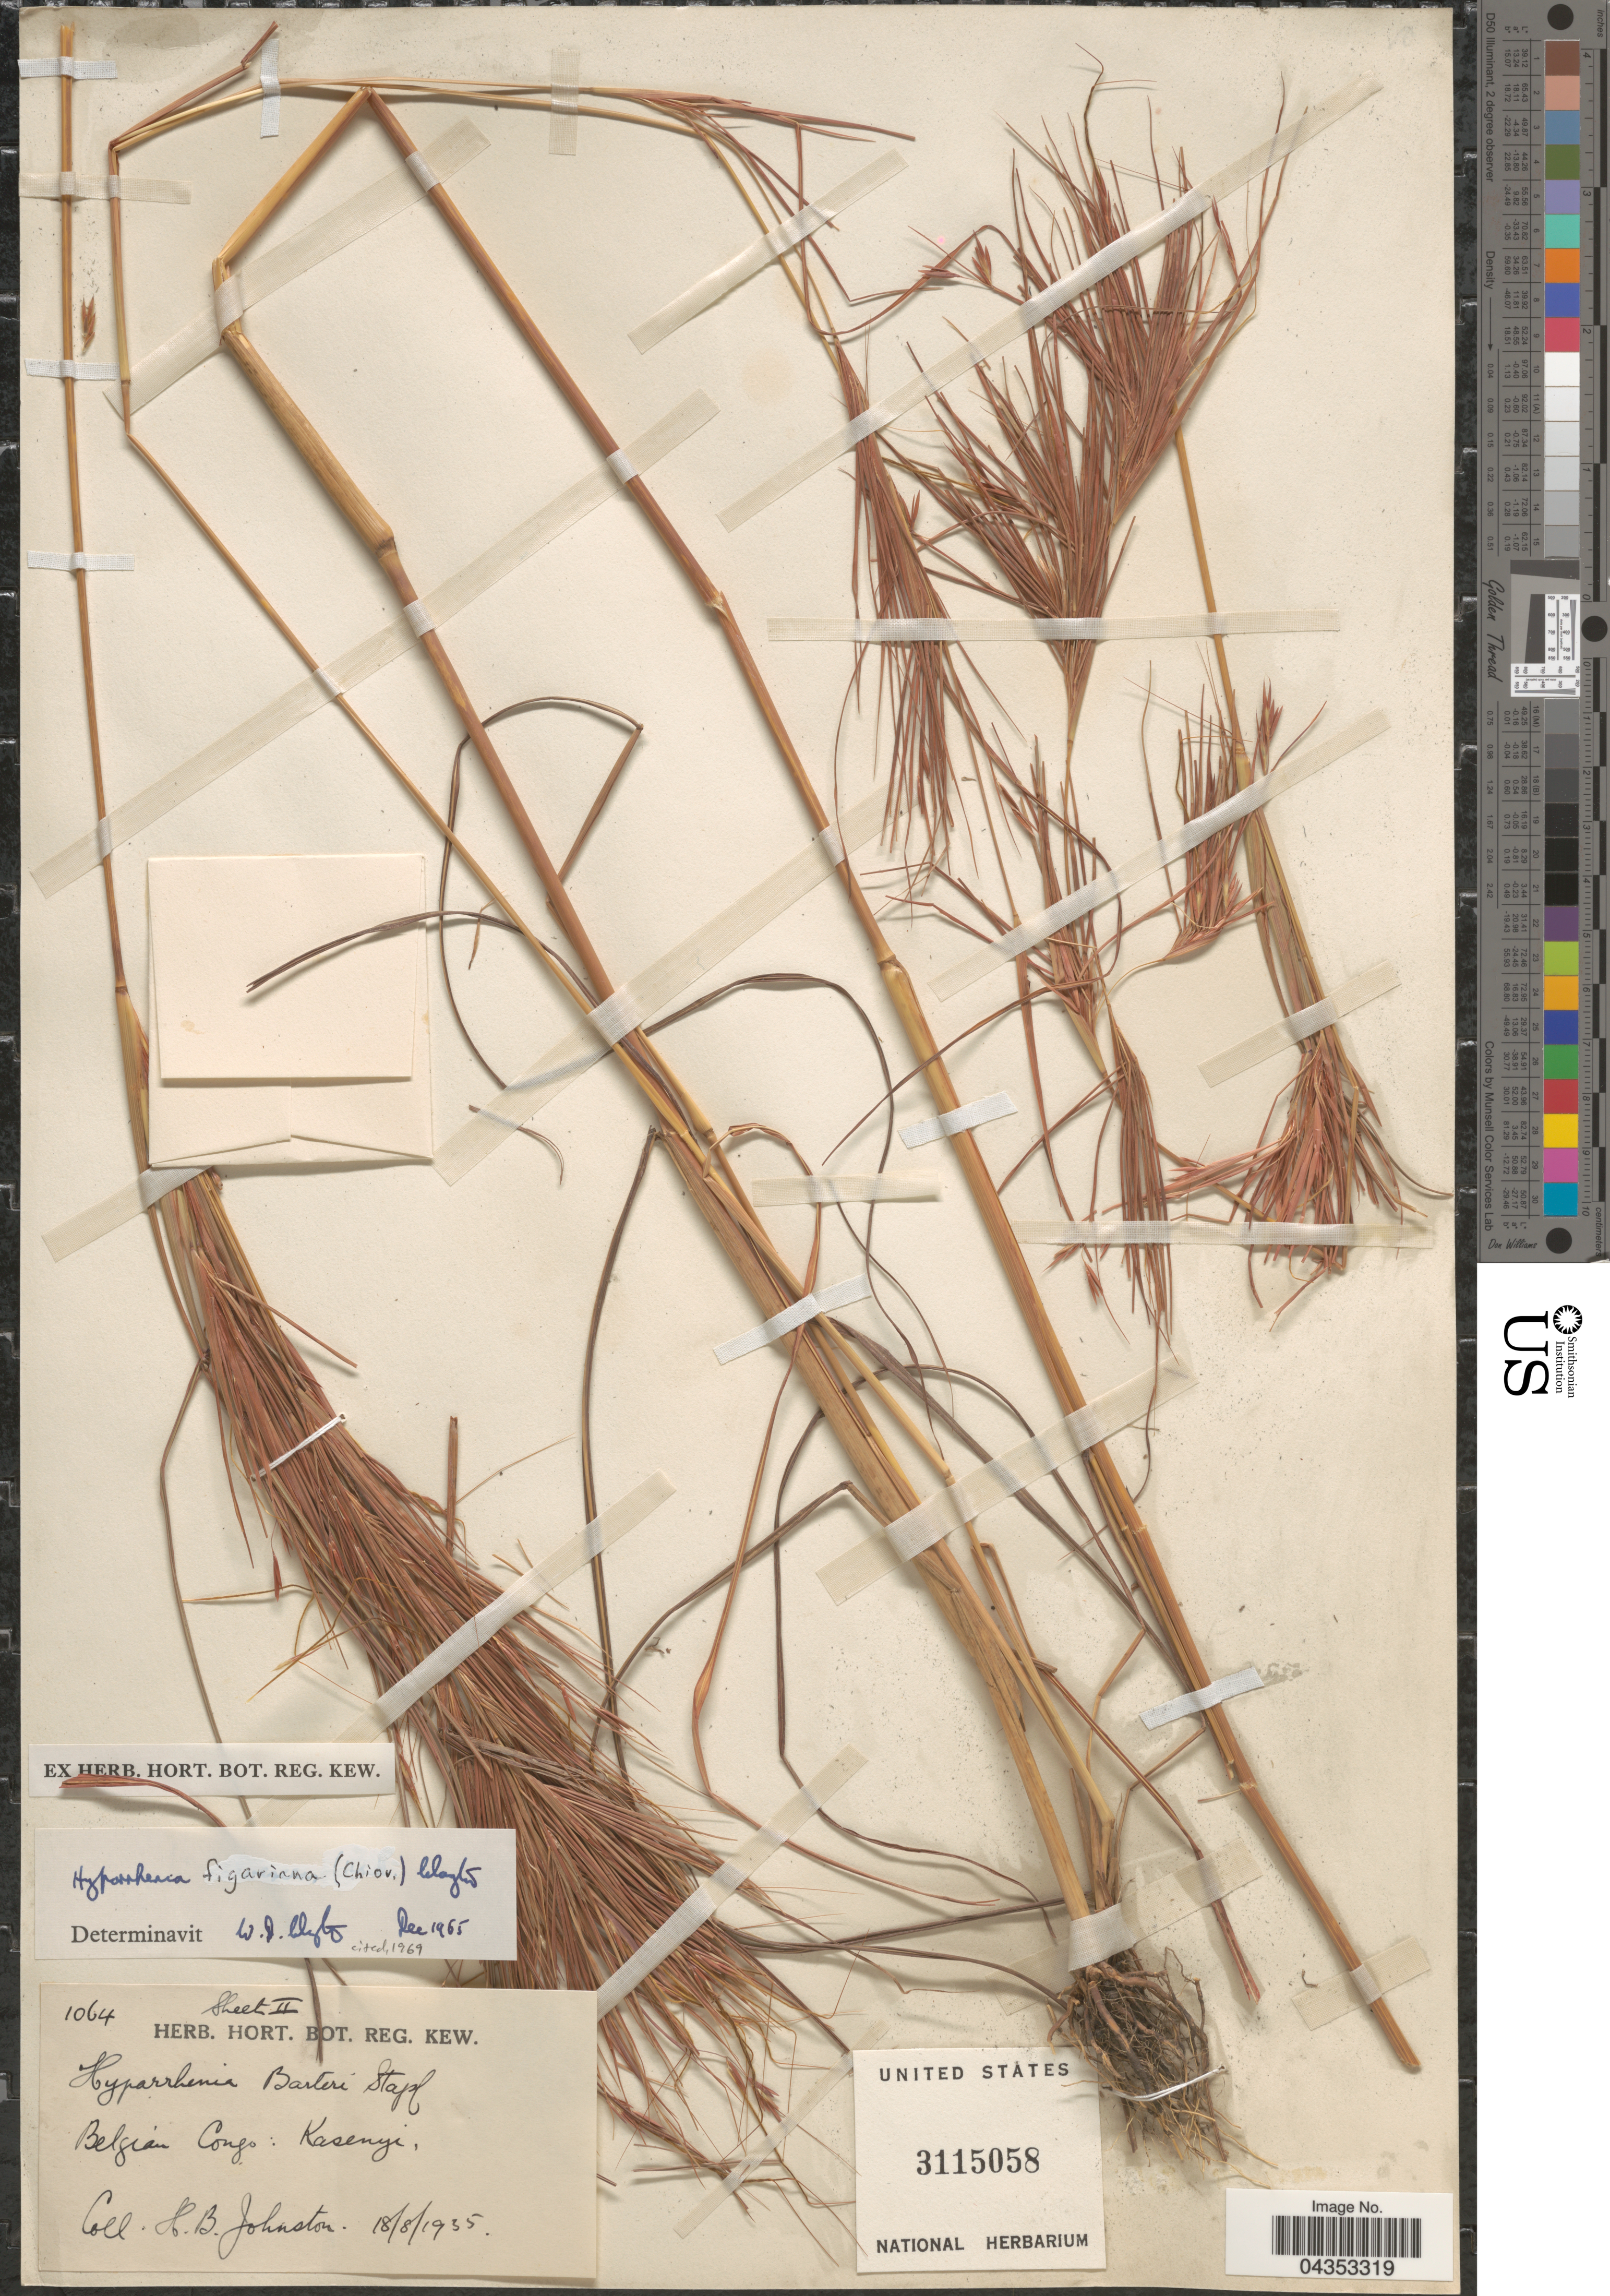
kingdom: Plantae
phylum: Tracheophyta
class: Liliopsida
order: Poales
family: Poaceae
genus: Hyparrhenia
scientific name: Hyparrhenia figariana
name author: (Chiov.) Clayton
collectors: H. B. Johnston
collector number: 1064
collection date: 1935-08-18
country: Congo, Democratic Republic of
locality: Belgian Congo: Kasenyi.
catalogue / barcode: US 3115058